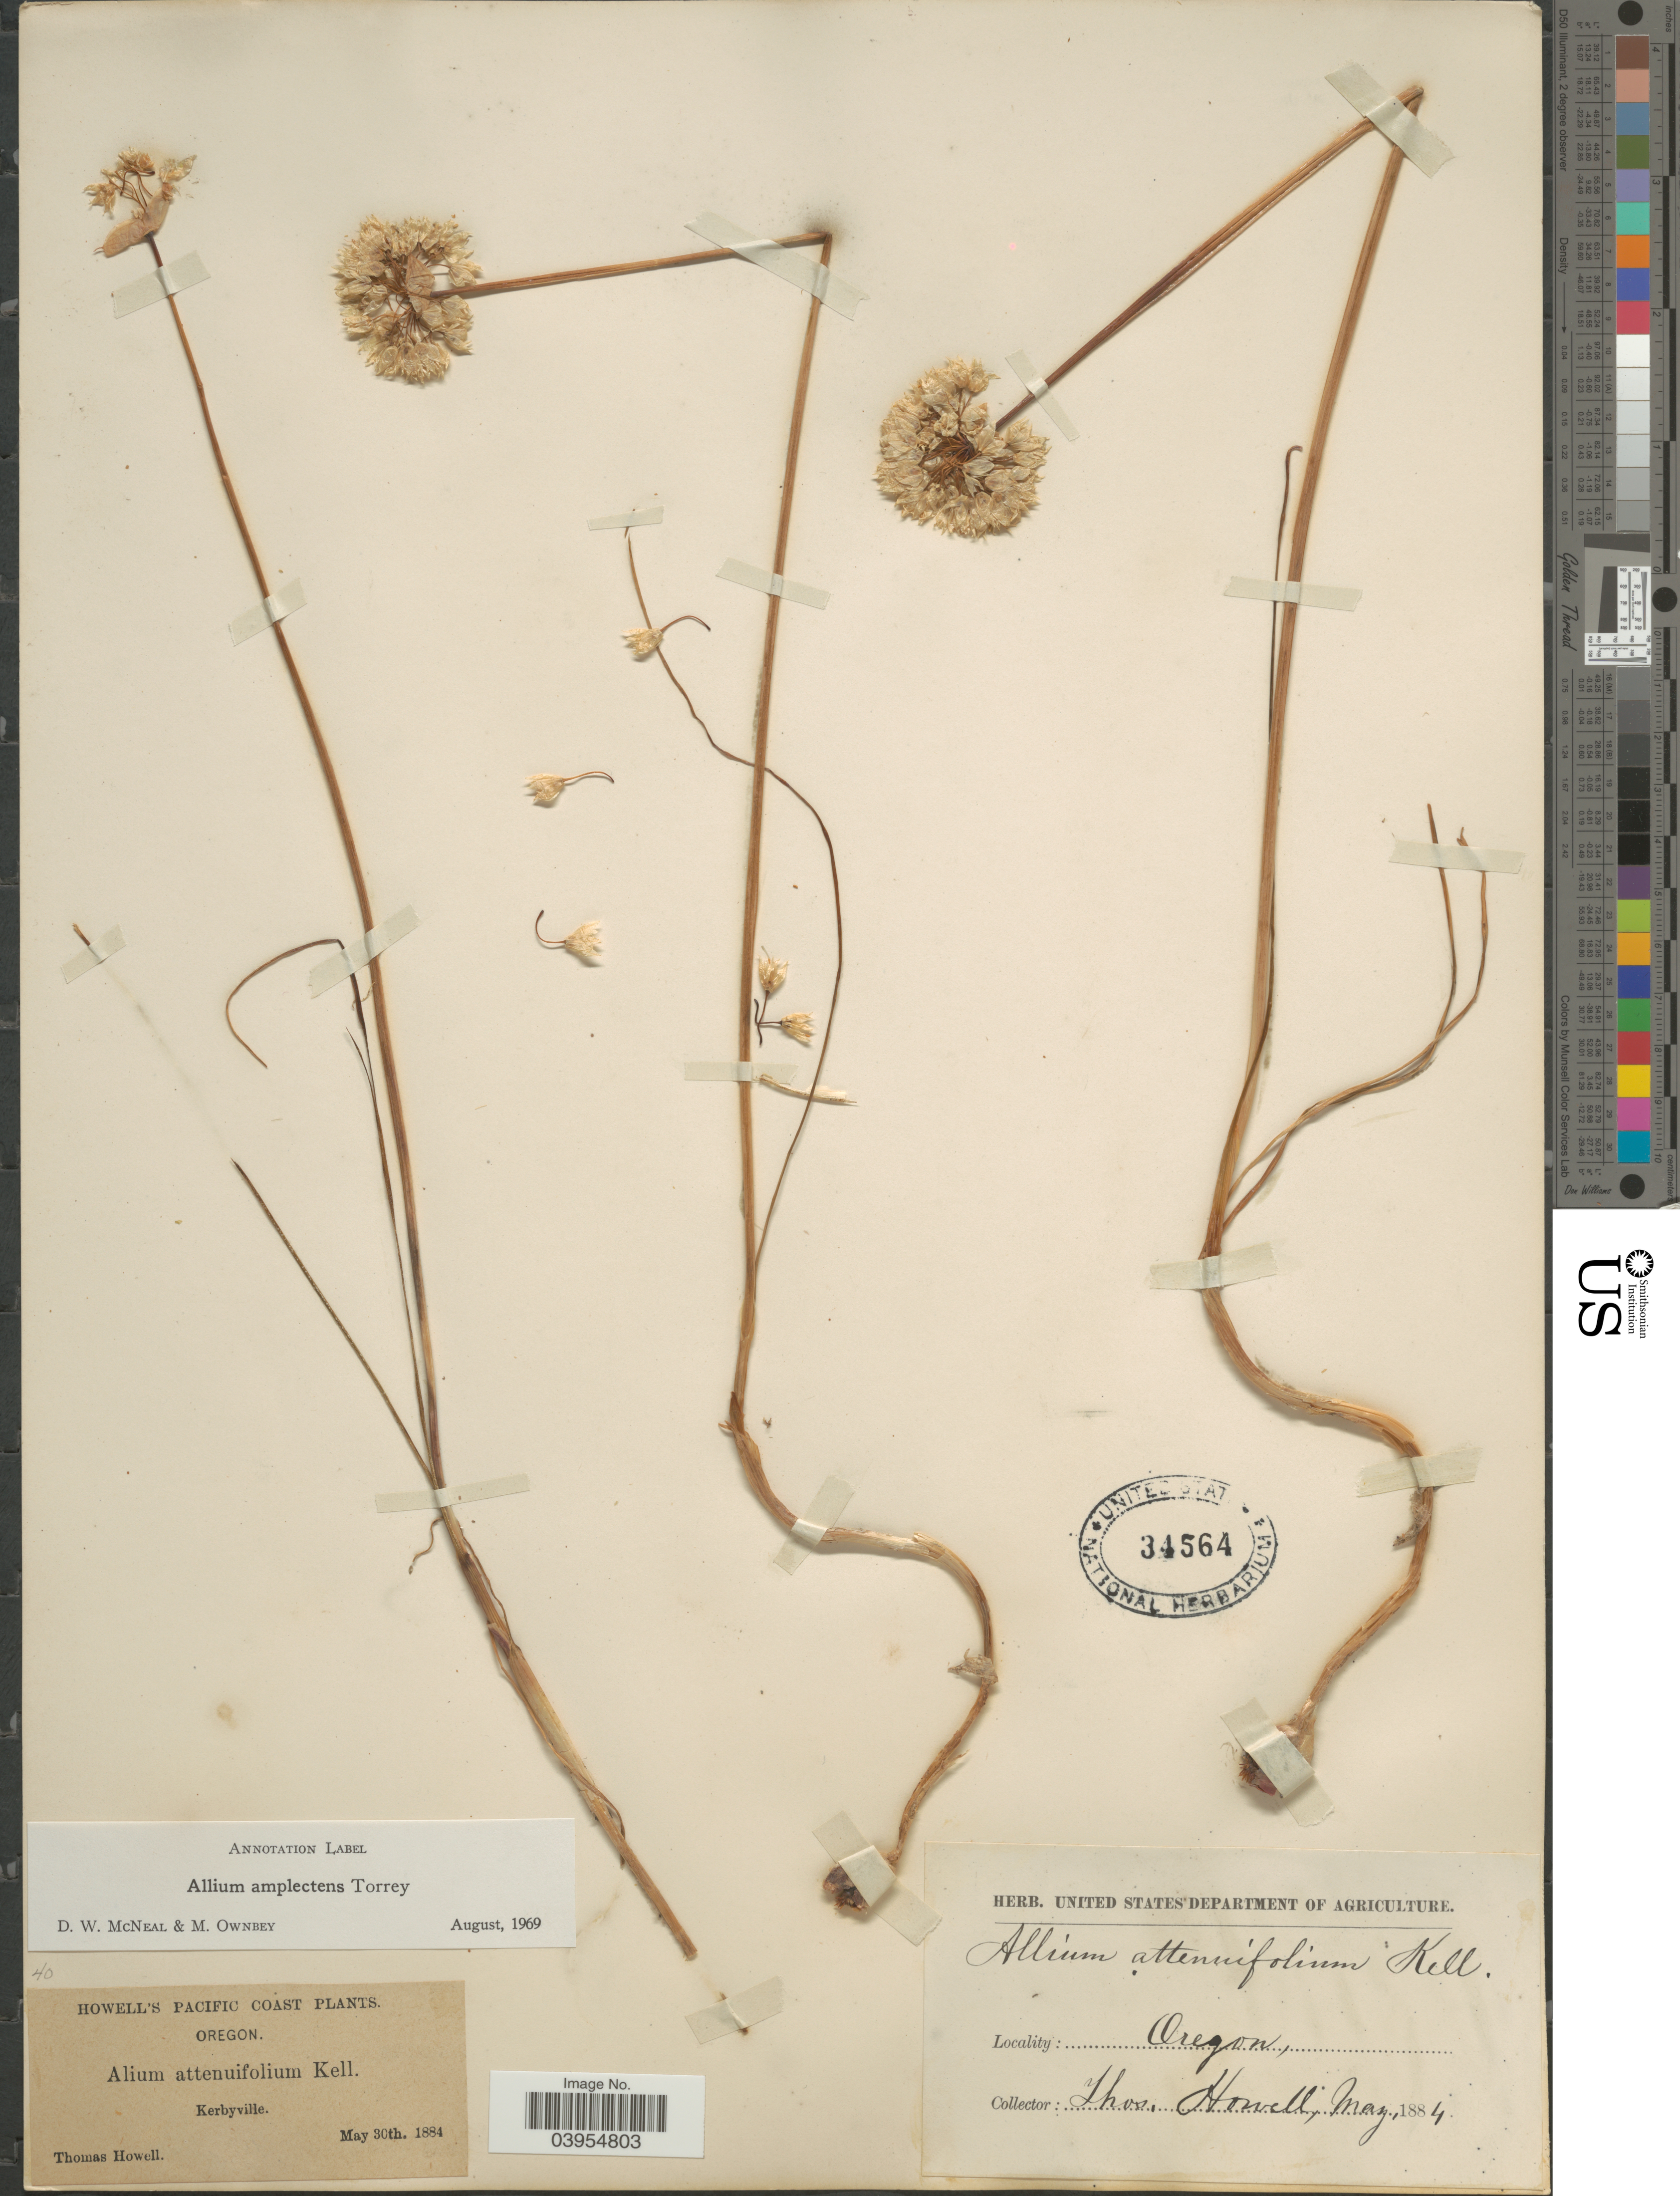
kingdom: Plantae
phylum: Tracheophyta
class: Liliopsida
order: Asparagales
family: Amaryllidaceae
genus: Allium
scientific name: Allium amplectens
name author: Torr.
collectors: T. Howell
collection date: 1884-05-30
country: United States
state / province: Oregon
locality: Pacific Coast. Kerbyville.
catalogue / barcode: US 34564